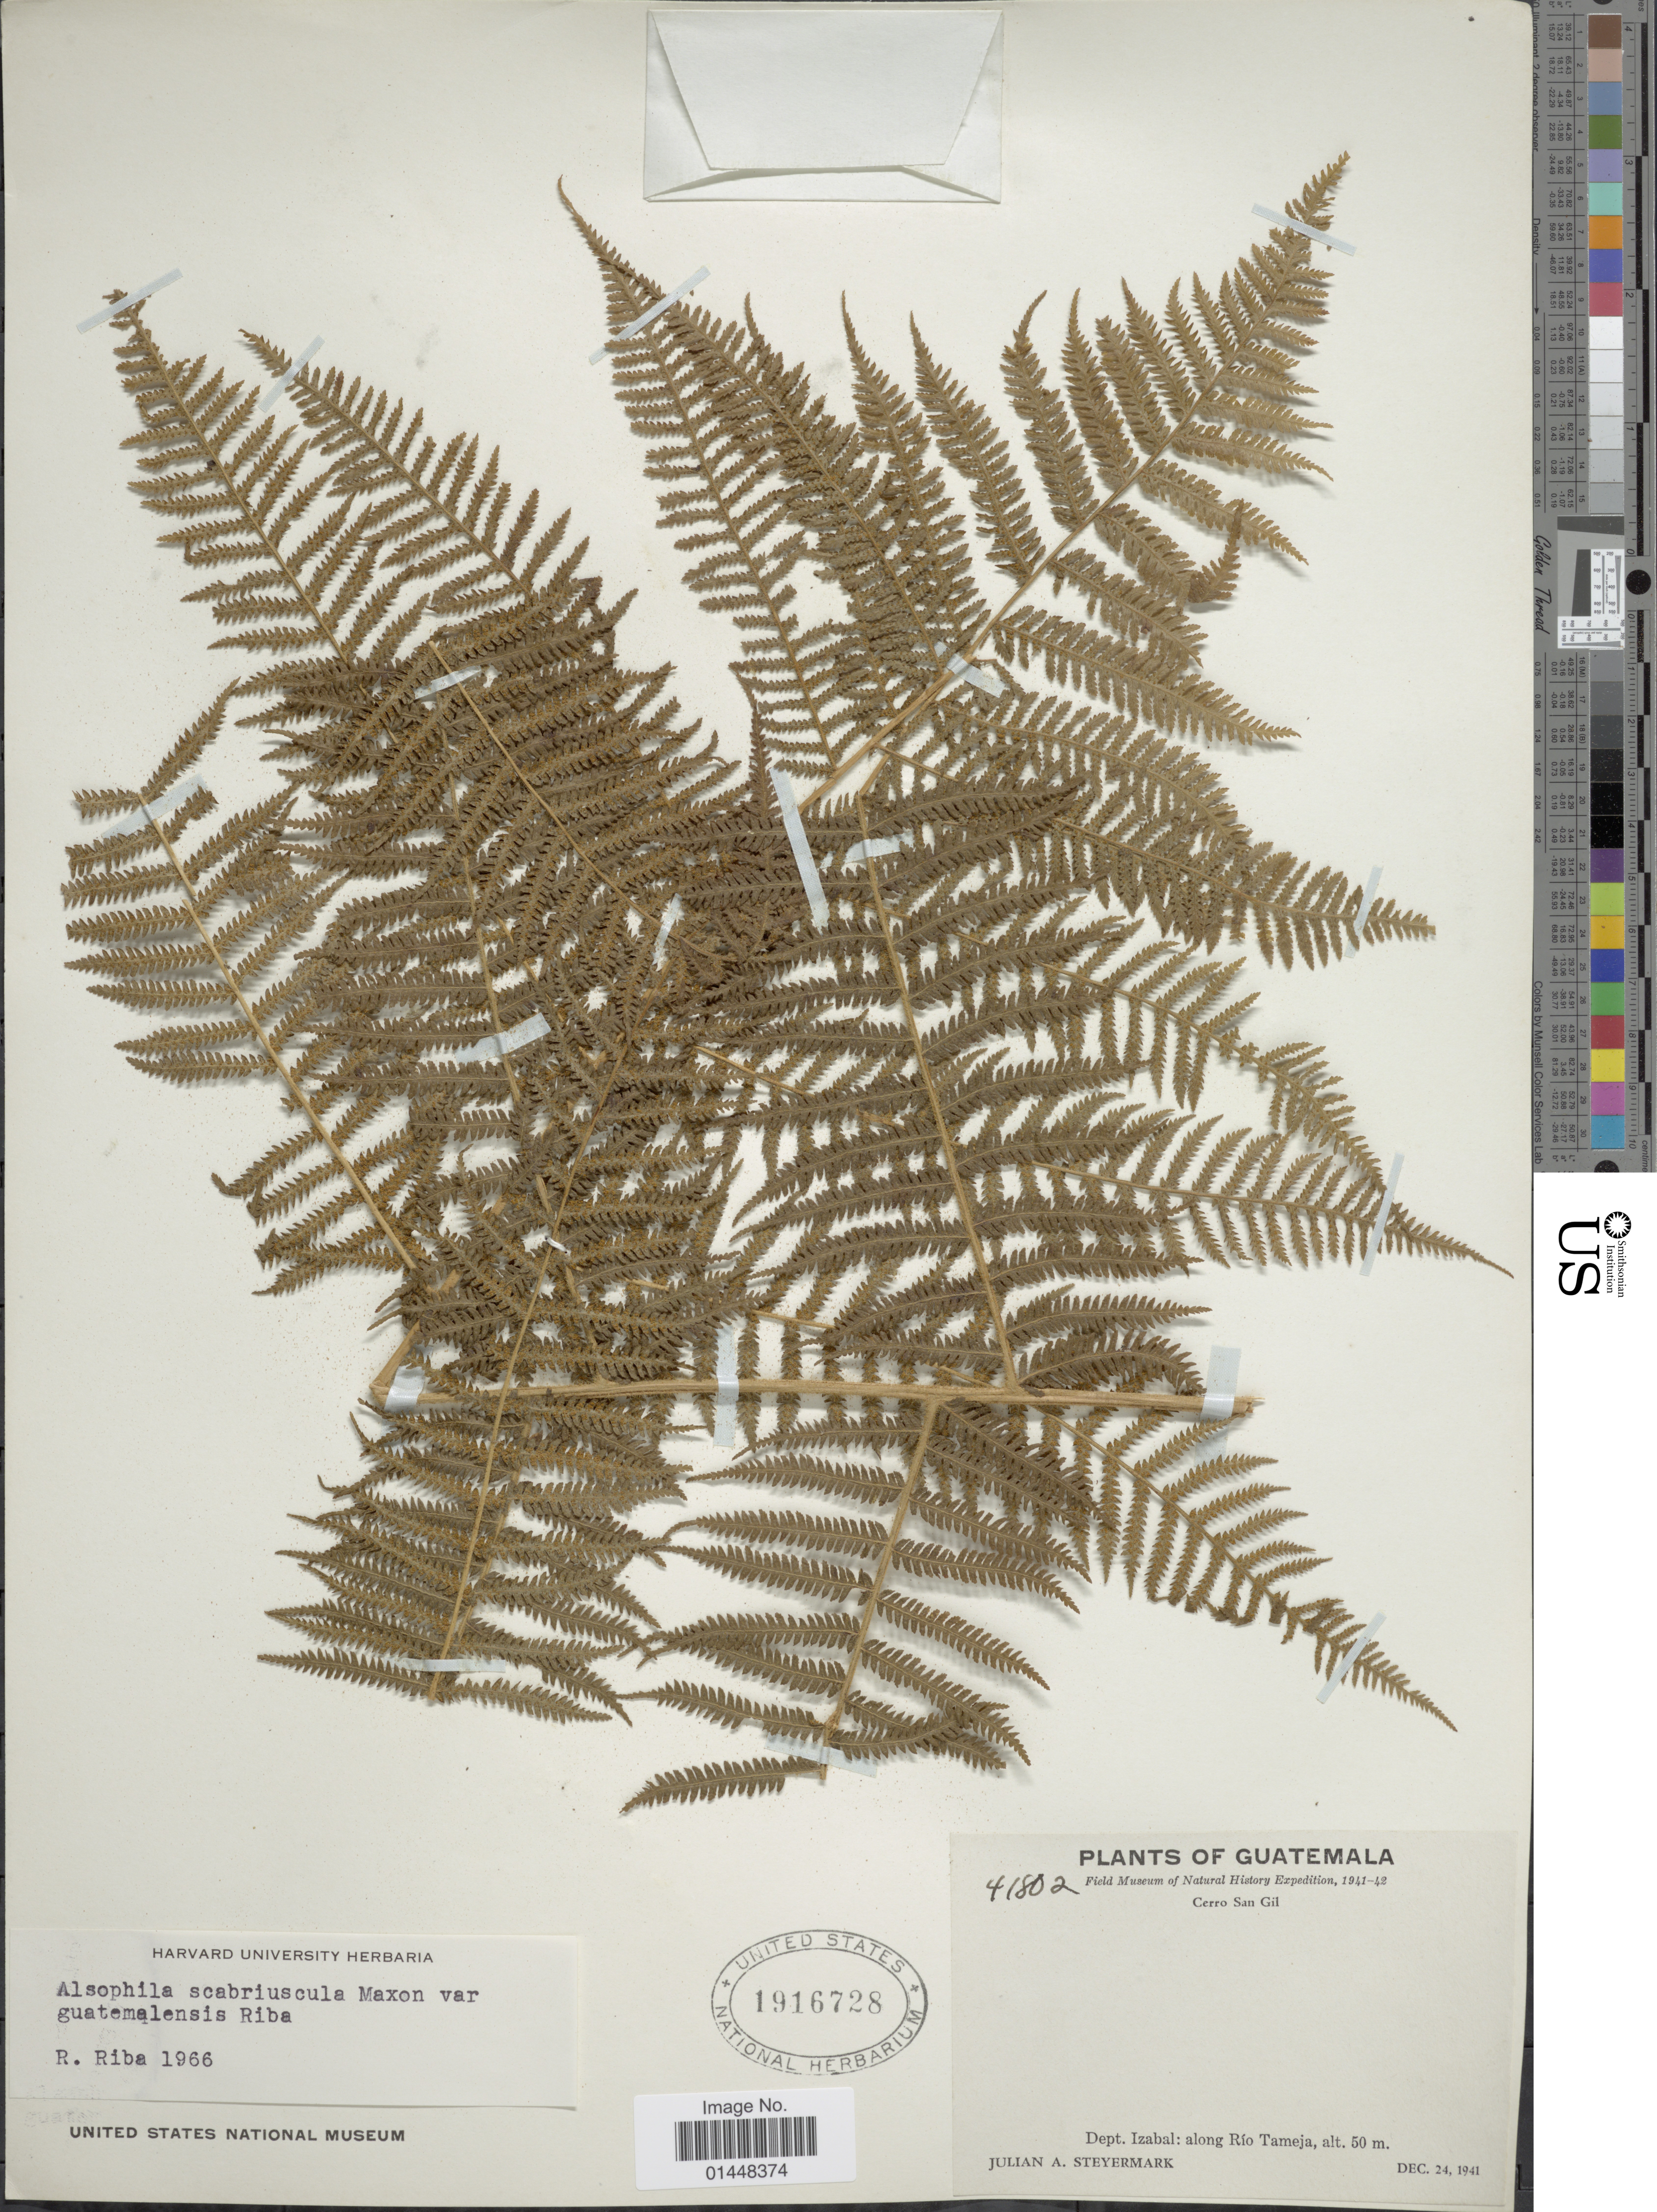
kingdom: Plantae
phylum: Tracheophyta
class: Polypodiopsida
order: Cyatheales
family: Cyatheaceae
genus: Cyathea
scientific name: Cyathea bicrenata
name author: Liebm.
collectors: J. Steyermark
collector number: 41802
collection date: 1941-12-24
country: Guatemala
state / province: Izabal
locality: Guatemala, Dept. Izabal: along Rio Tameja . Cerro San Gil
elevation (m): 50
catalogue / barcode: US 1916728